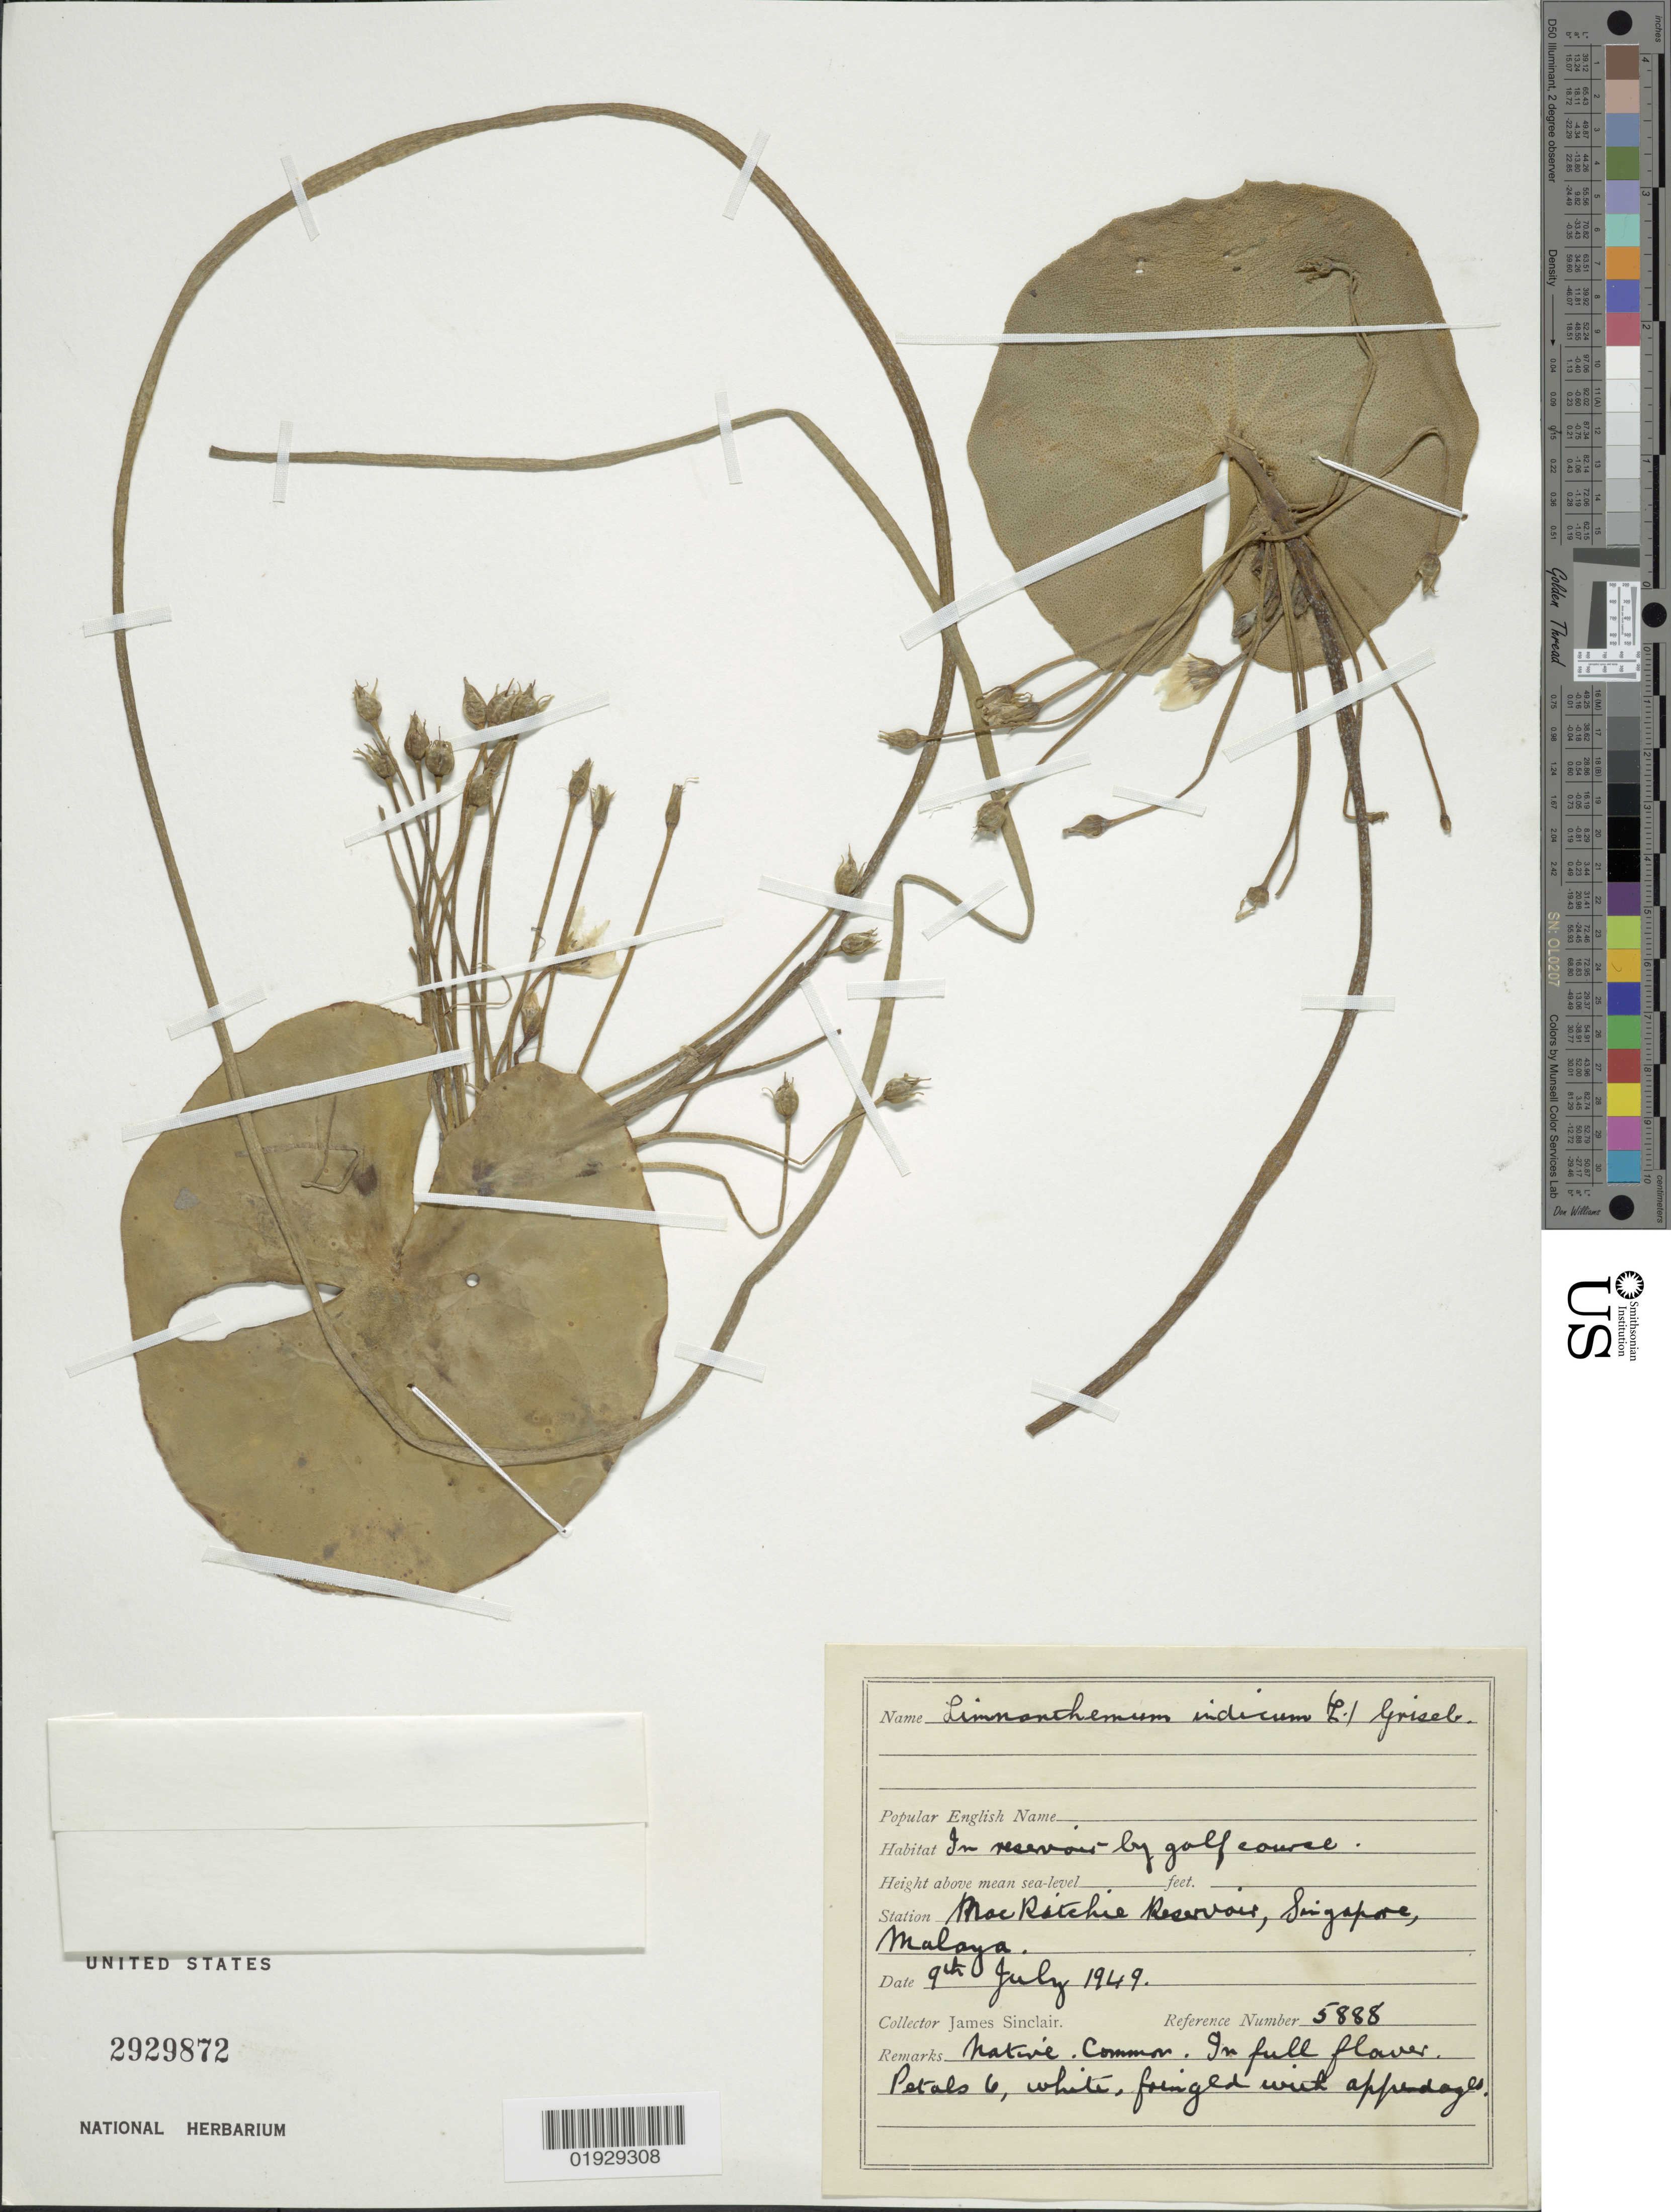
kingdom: Plantae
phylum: Tracheophyta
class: Magnoliopsida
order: Asterales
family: Menyanthaceae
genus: Nymphoides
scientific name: Nymphoides indica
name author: (L.) Kuntze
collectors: J. Sinclair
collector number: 5888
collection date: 1949-07-09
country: Singapore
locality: Station Mac Ritchie Reservoir, Singapore, Malaya.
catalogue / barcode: US 2929872